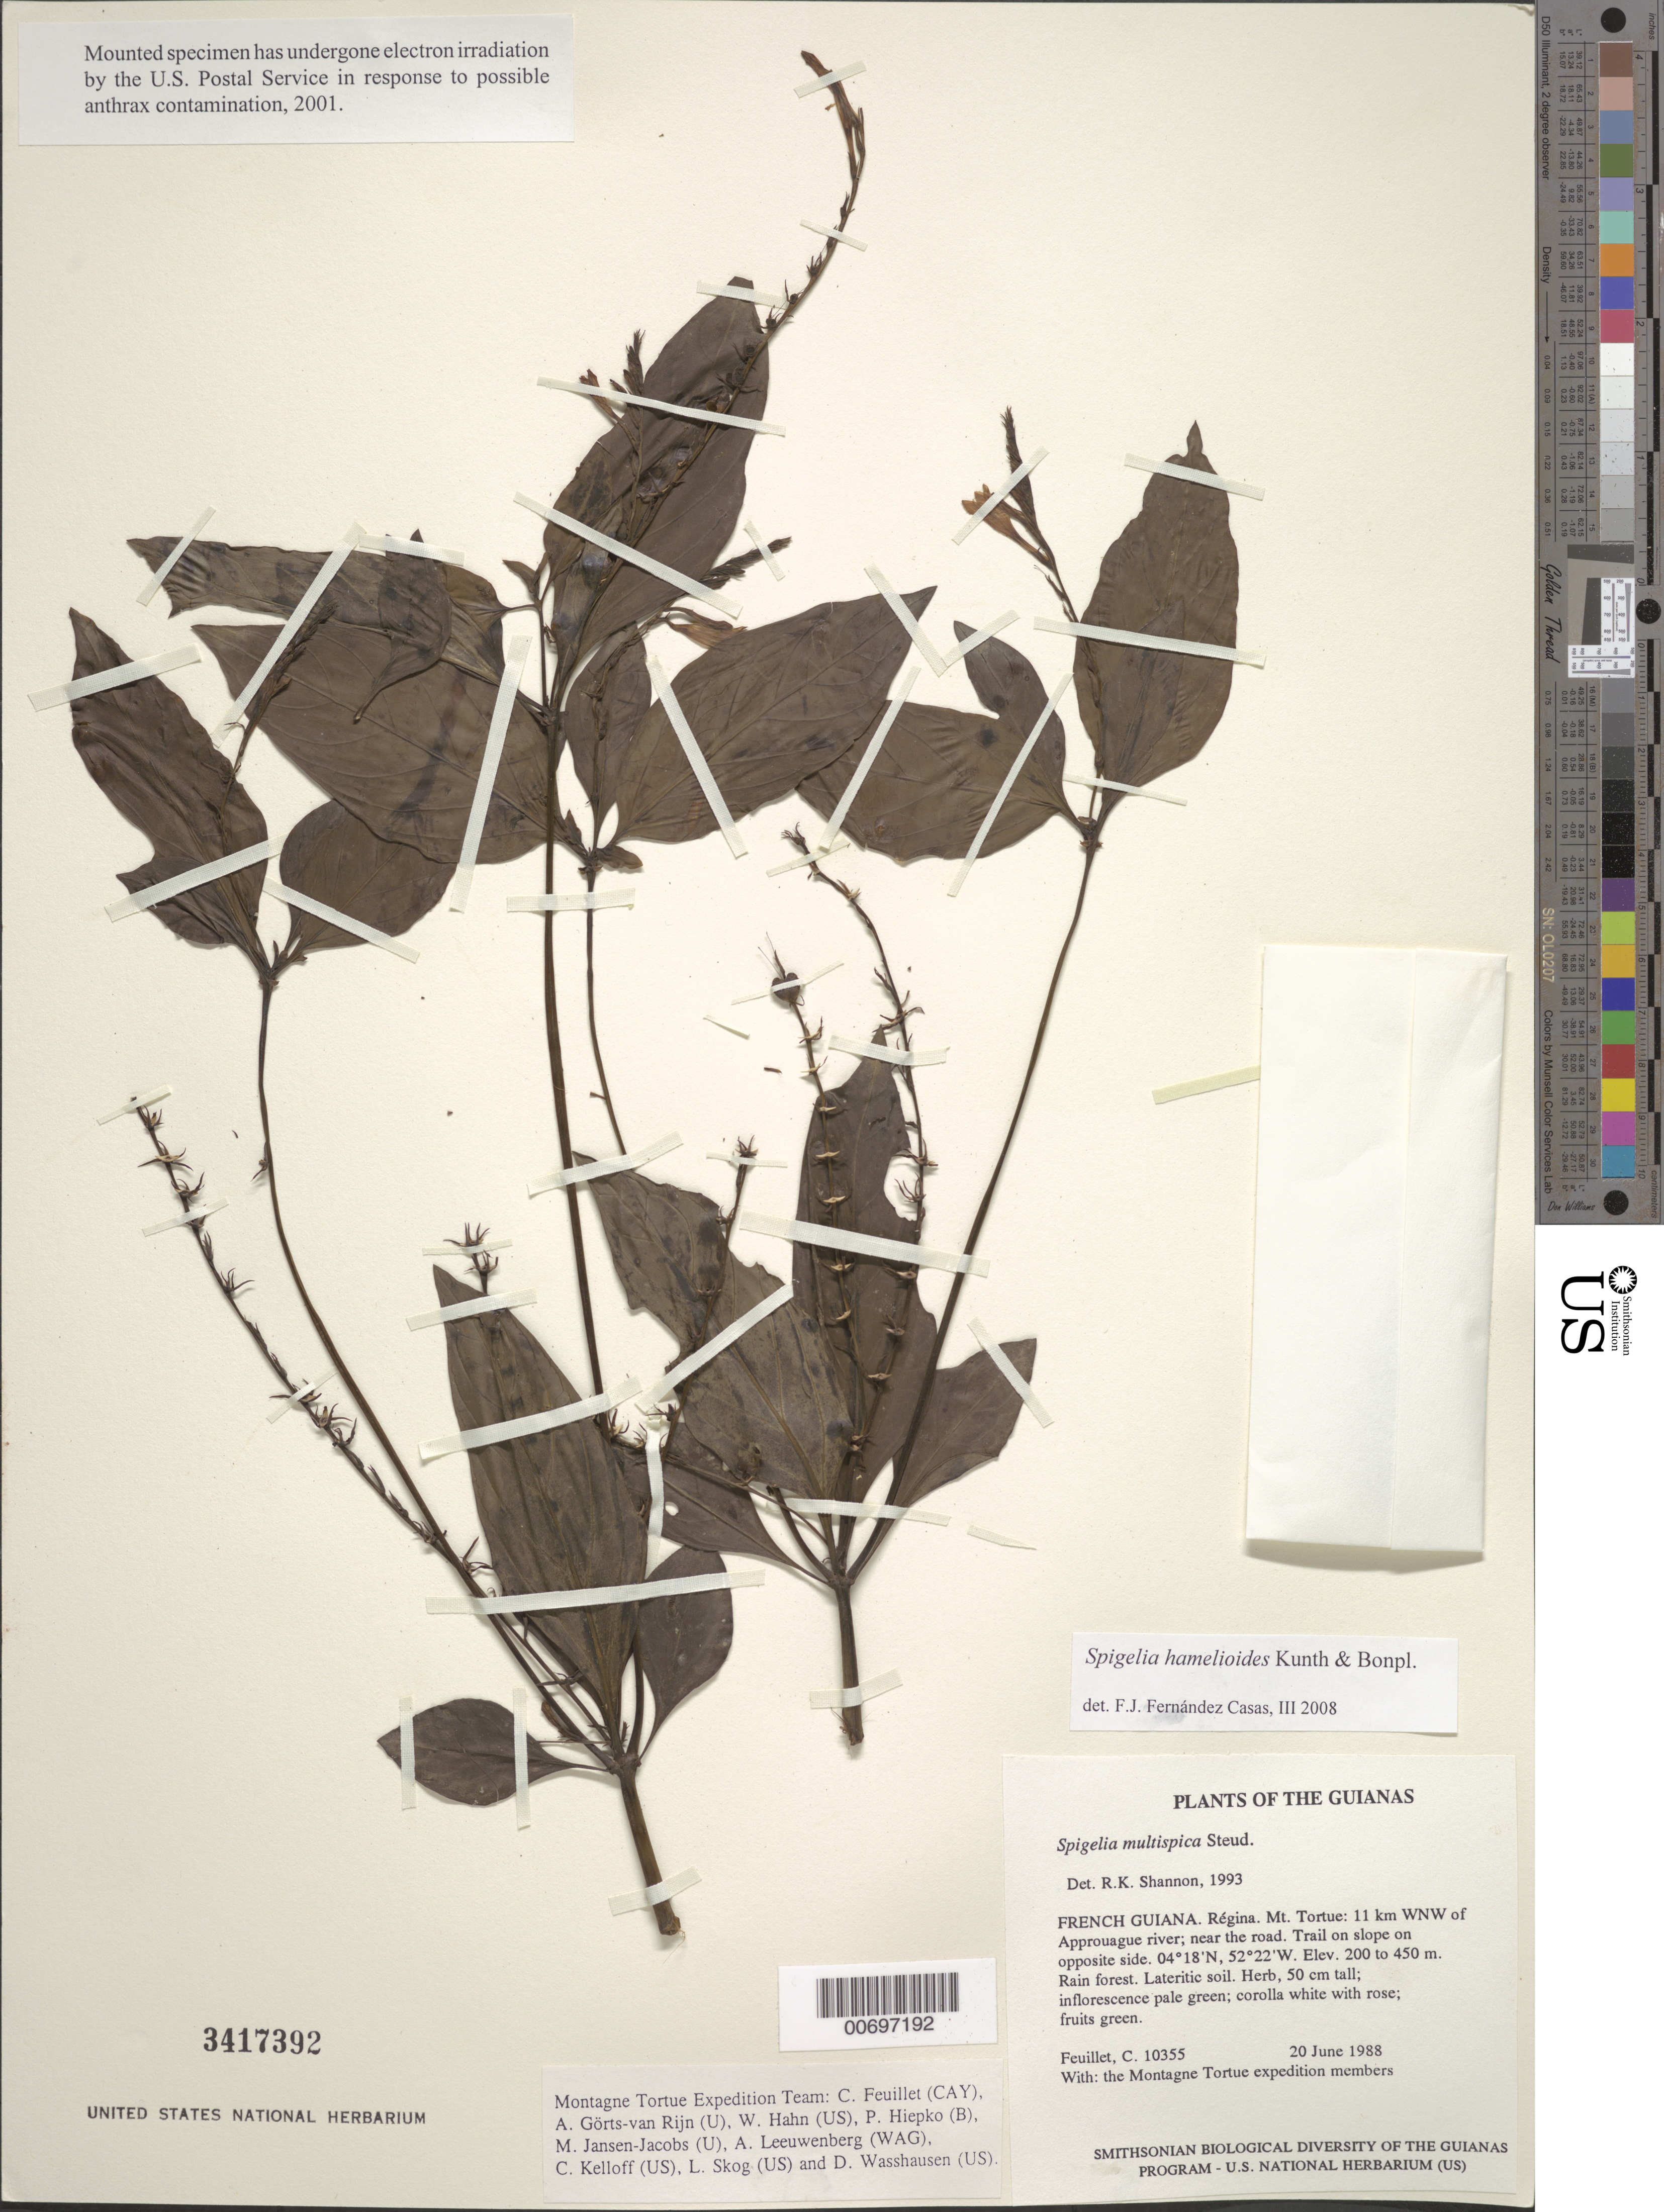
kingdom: Plantae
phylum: Tracheophyta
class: Magnoliopsida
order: Gentianales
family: Loganiaceae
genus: Spigelia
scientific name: Spigelia hamelioides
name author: Kunth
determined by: Fernández Casas, F. J.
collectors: C. Feuillet & Montagne Torte Exped. members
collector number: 10355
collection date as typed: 20 June 1988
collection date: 1988-06-20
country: French Guiana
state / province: Cayenne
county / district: Regina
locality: Mt. Tortue: 11 km WNW of Approuague river; near the road. Trail on slope on opposite side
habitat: Rain forest. Lateritic soil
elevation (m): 200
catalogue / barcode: US 3417392